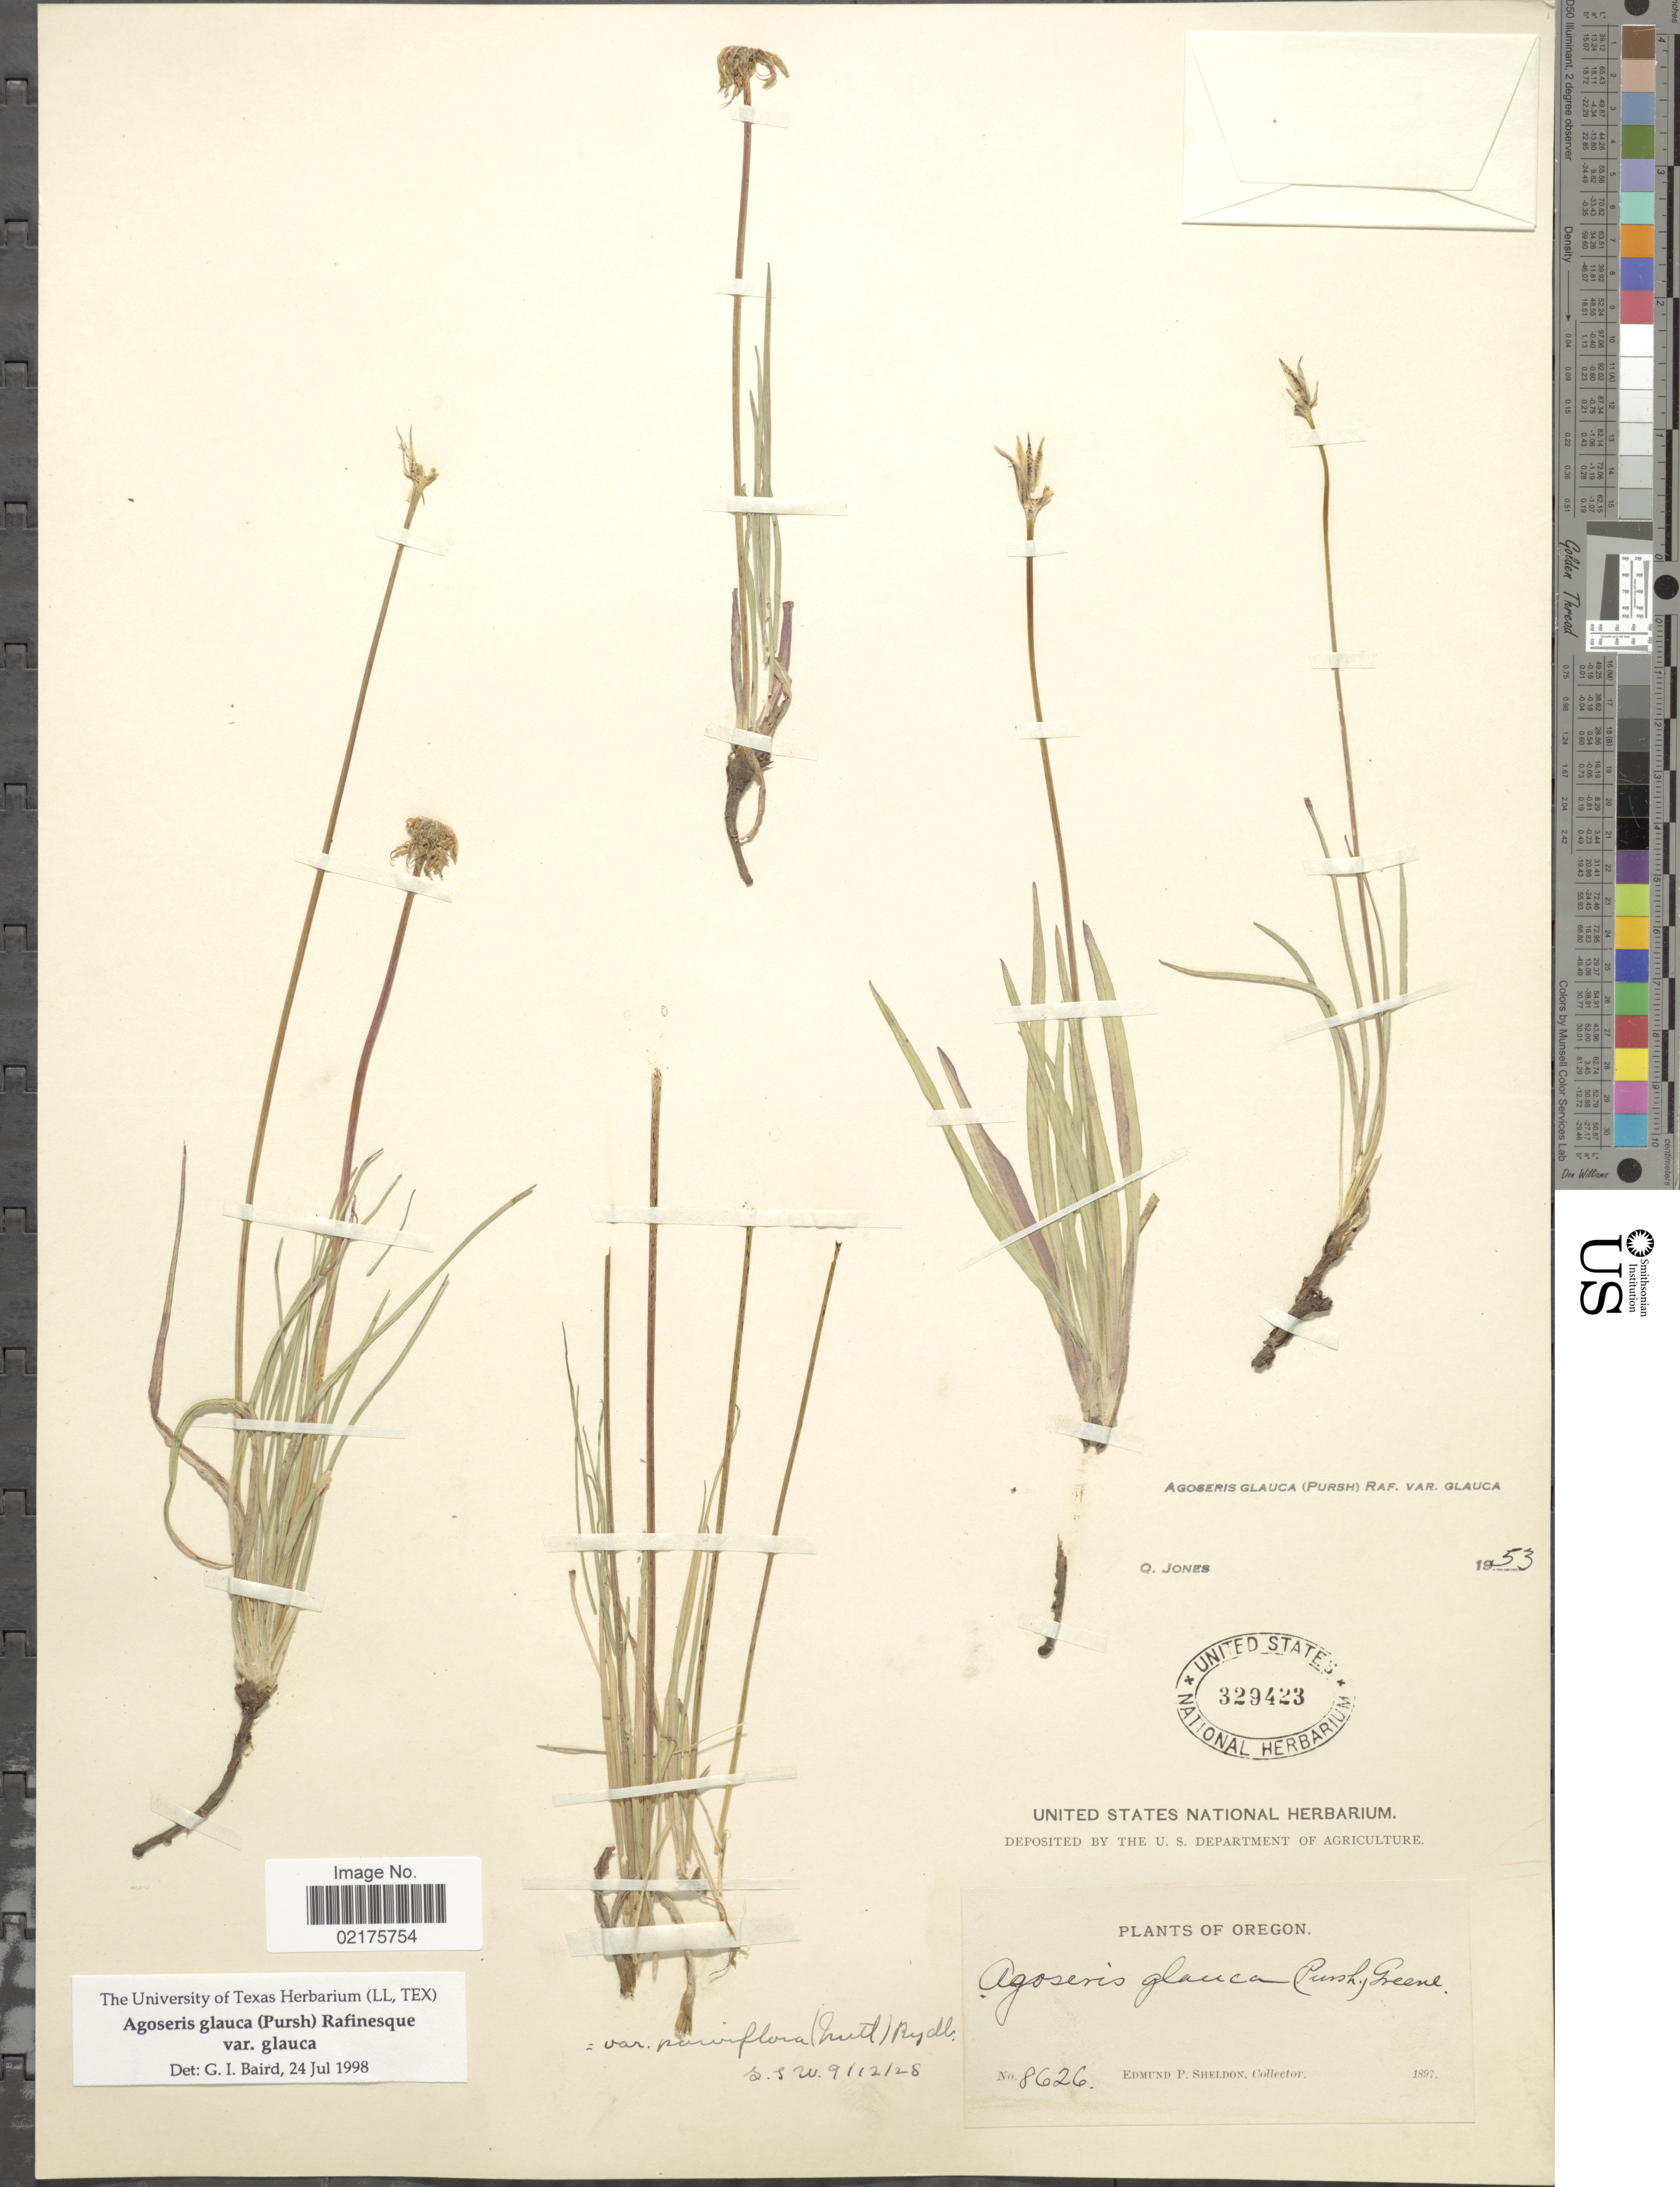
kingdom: Plantae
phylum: Tracheophyta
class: Magnoliopsida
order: Asterales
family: Asteraceae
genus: Agoseris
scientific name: Agoseris glauca var. glauca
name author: (Pursh) Raf.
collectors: E. P. Sheldon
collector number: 8626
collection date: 1897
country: United States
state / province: Oregon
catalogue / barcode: US 329423